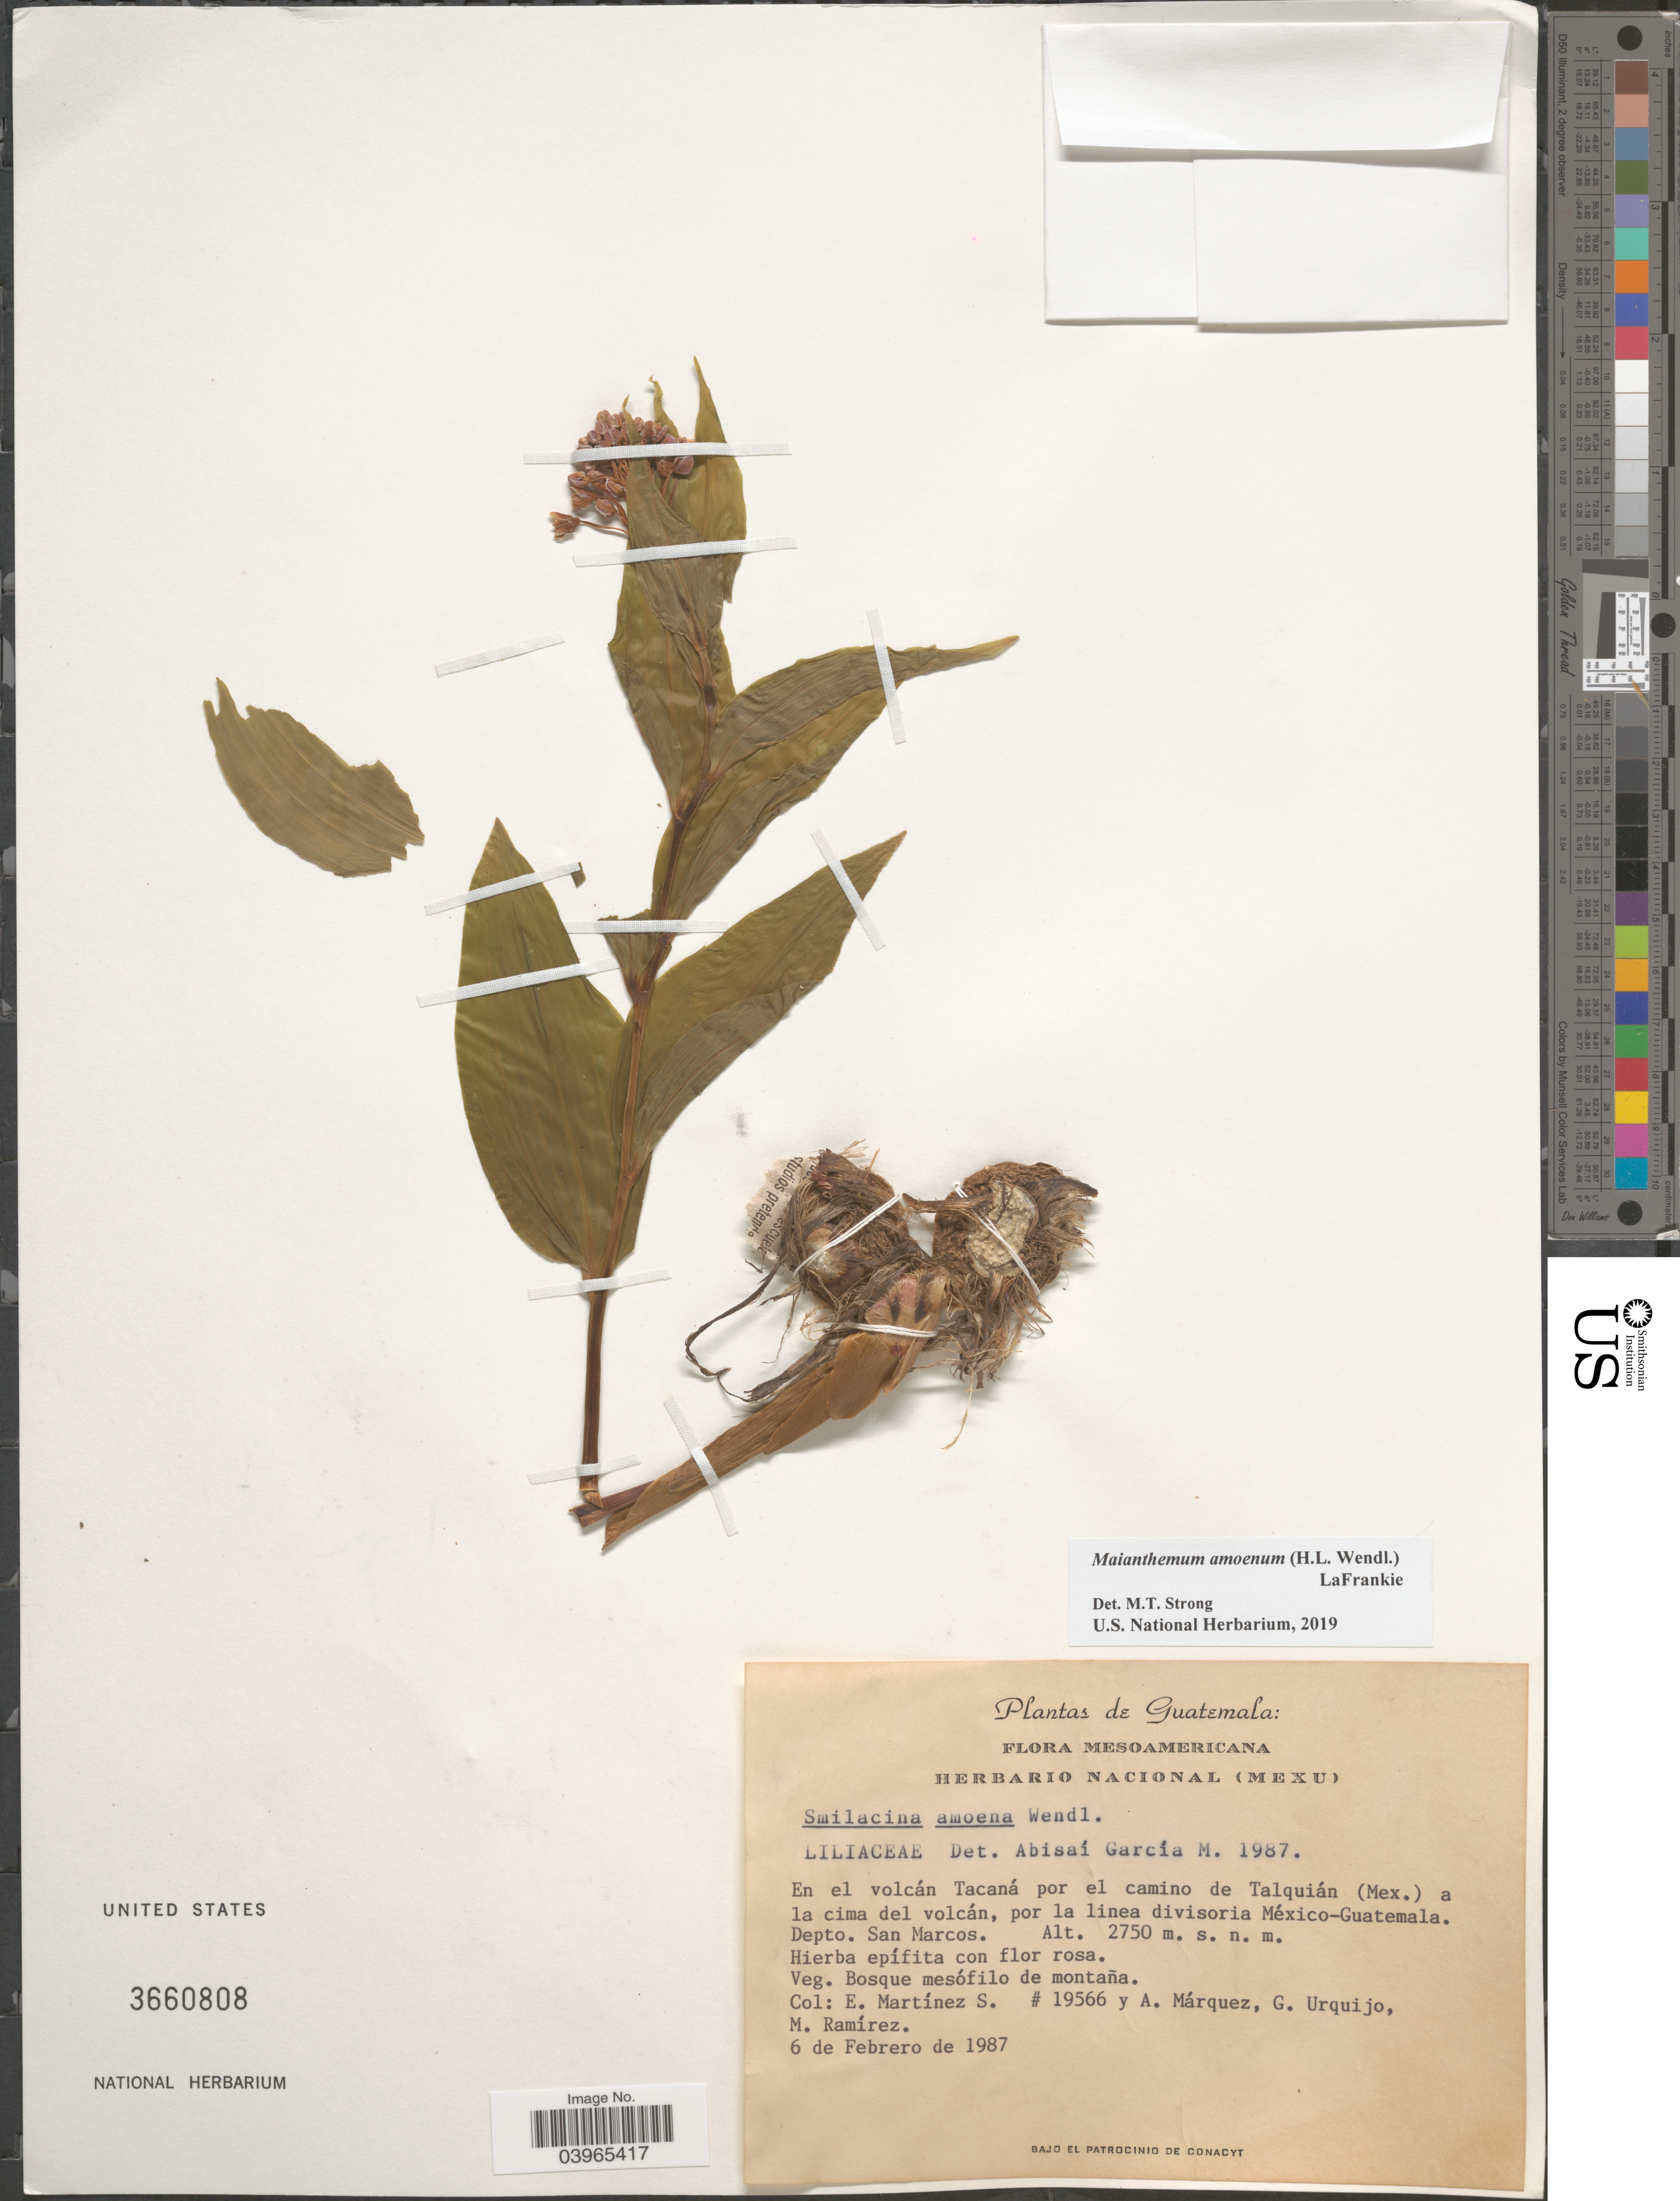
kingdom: Plantae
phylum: Tracheophyta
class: Liliopsida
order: Asparagales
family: Asparagaceae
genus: Maianthemum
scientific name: Maianthemum amoenum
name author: (H.L. Wendl.) LaFrankie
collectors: E. M. Martínez S., A. Márquez, G. Urquijo & M. Ramirez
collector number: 19566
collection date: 1987-02-06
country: Guatemala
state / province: San Marcos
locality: Mesoamericana. En el volcán Tacaná por el camino de Talquián (Mex.) a la cima del volcán, por la linea divisoria México-Guatemala. Depto. San Marcos.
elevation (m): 2750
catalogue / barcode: US 3660808